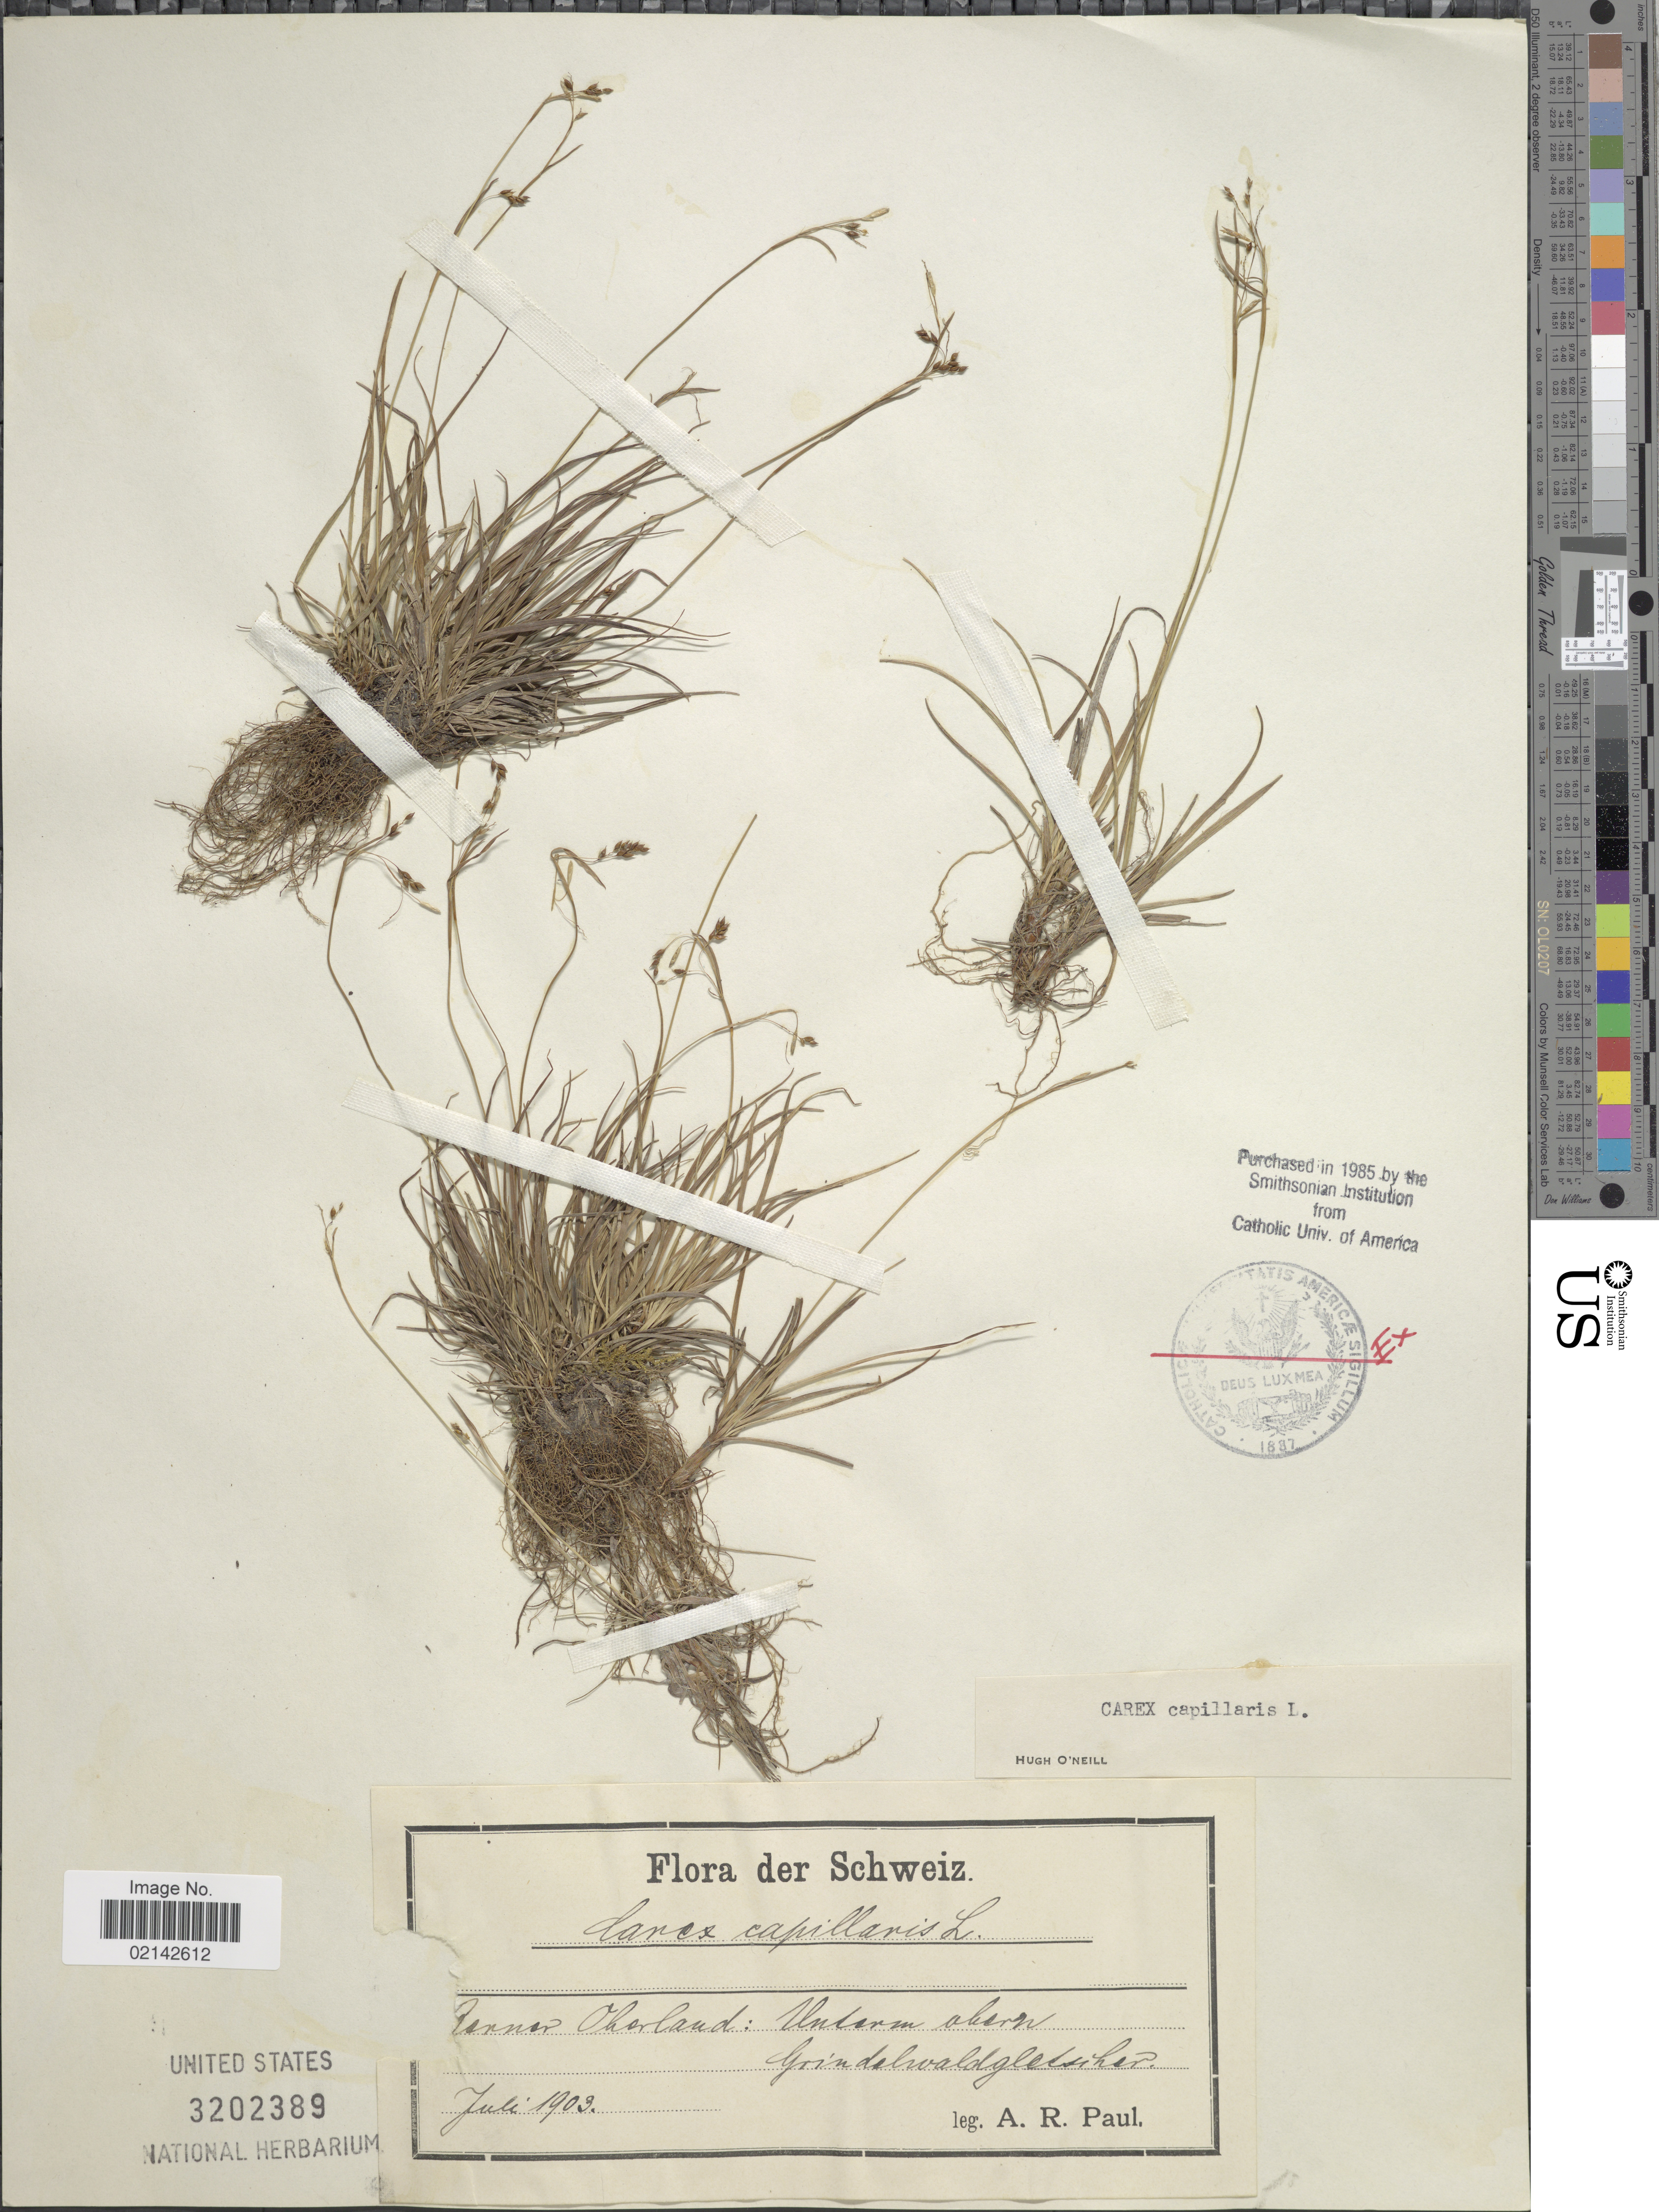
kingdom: Plantae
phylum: Tracheophyta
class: Liliopsida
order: Poales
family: Cyperaceae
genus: Carex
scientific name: Carex capillaris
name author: L.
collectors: A. Paul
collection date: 1903-07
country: Switzerland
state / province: Bern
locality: Schweiz, Berner Oberland: Unterm oberen Grindelwaldgletscher.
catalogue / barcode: US 3202389